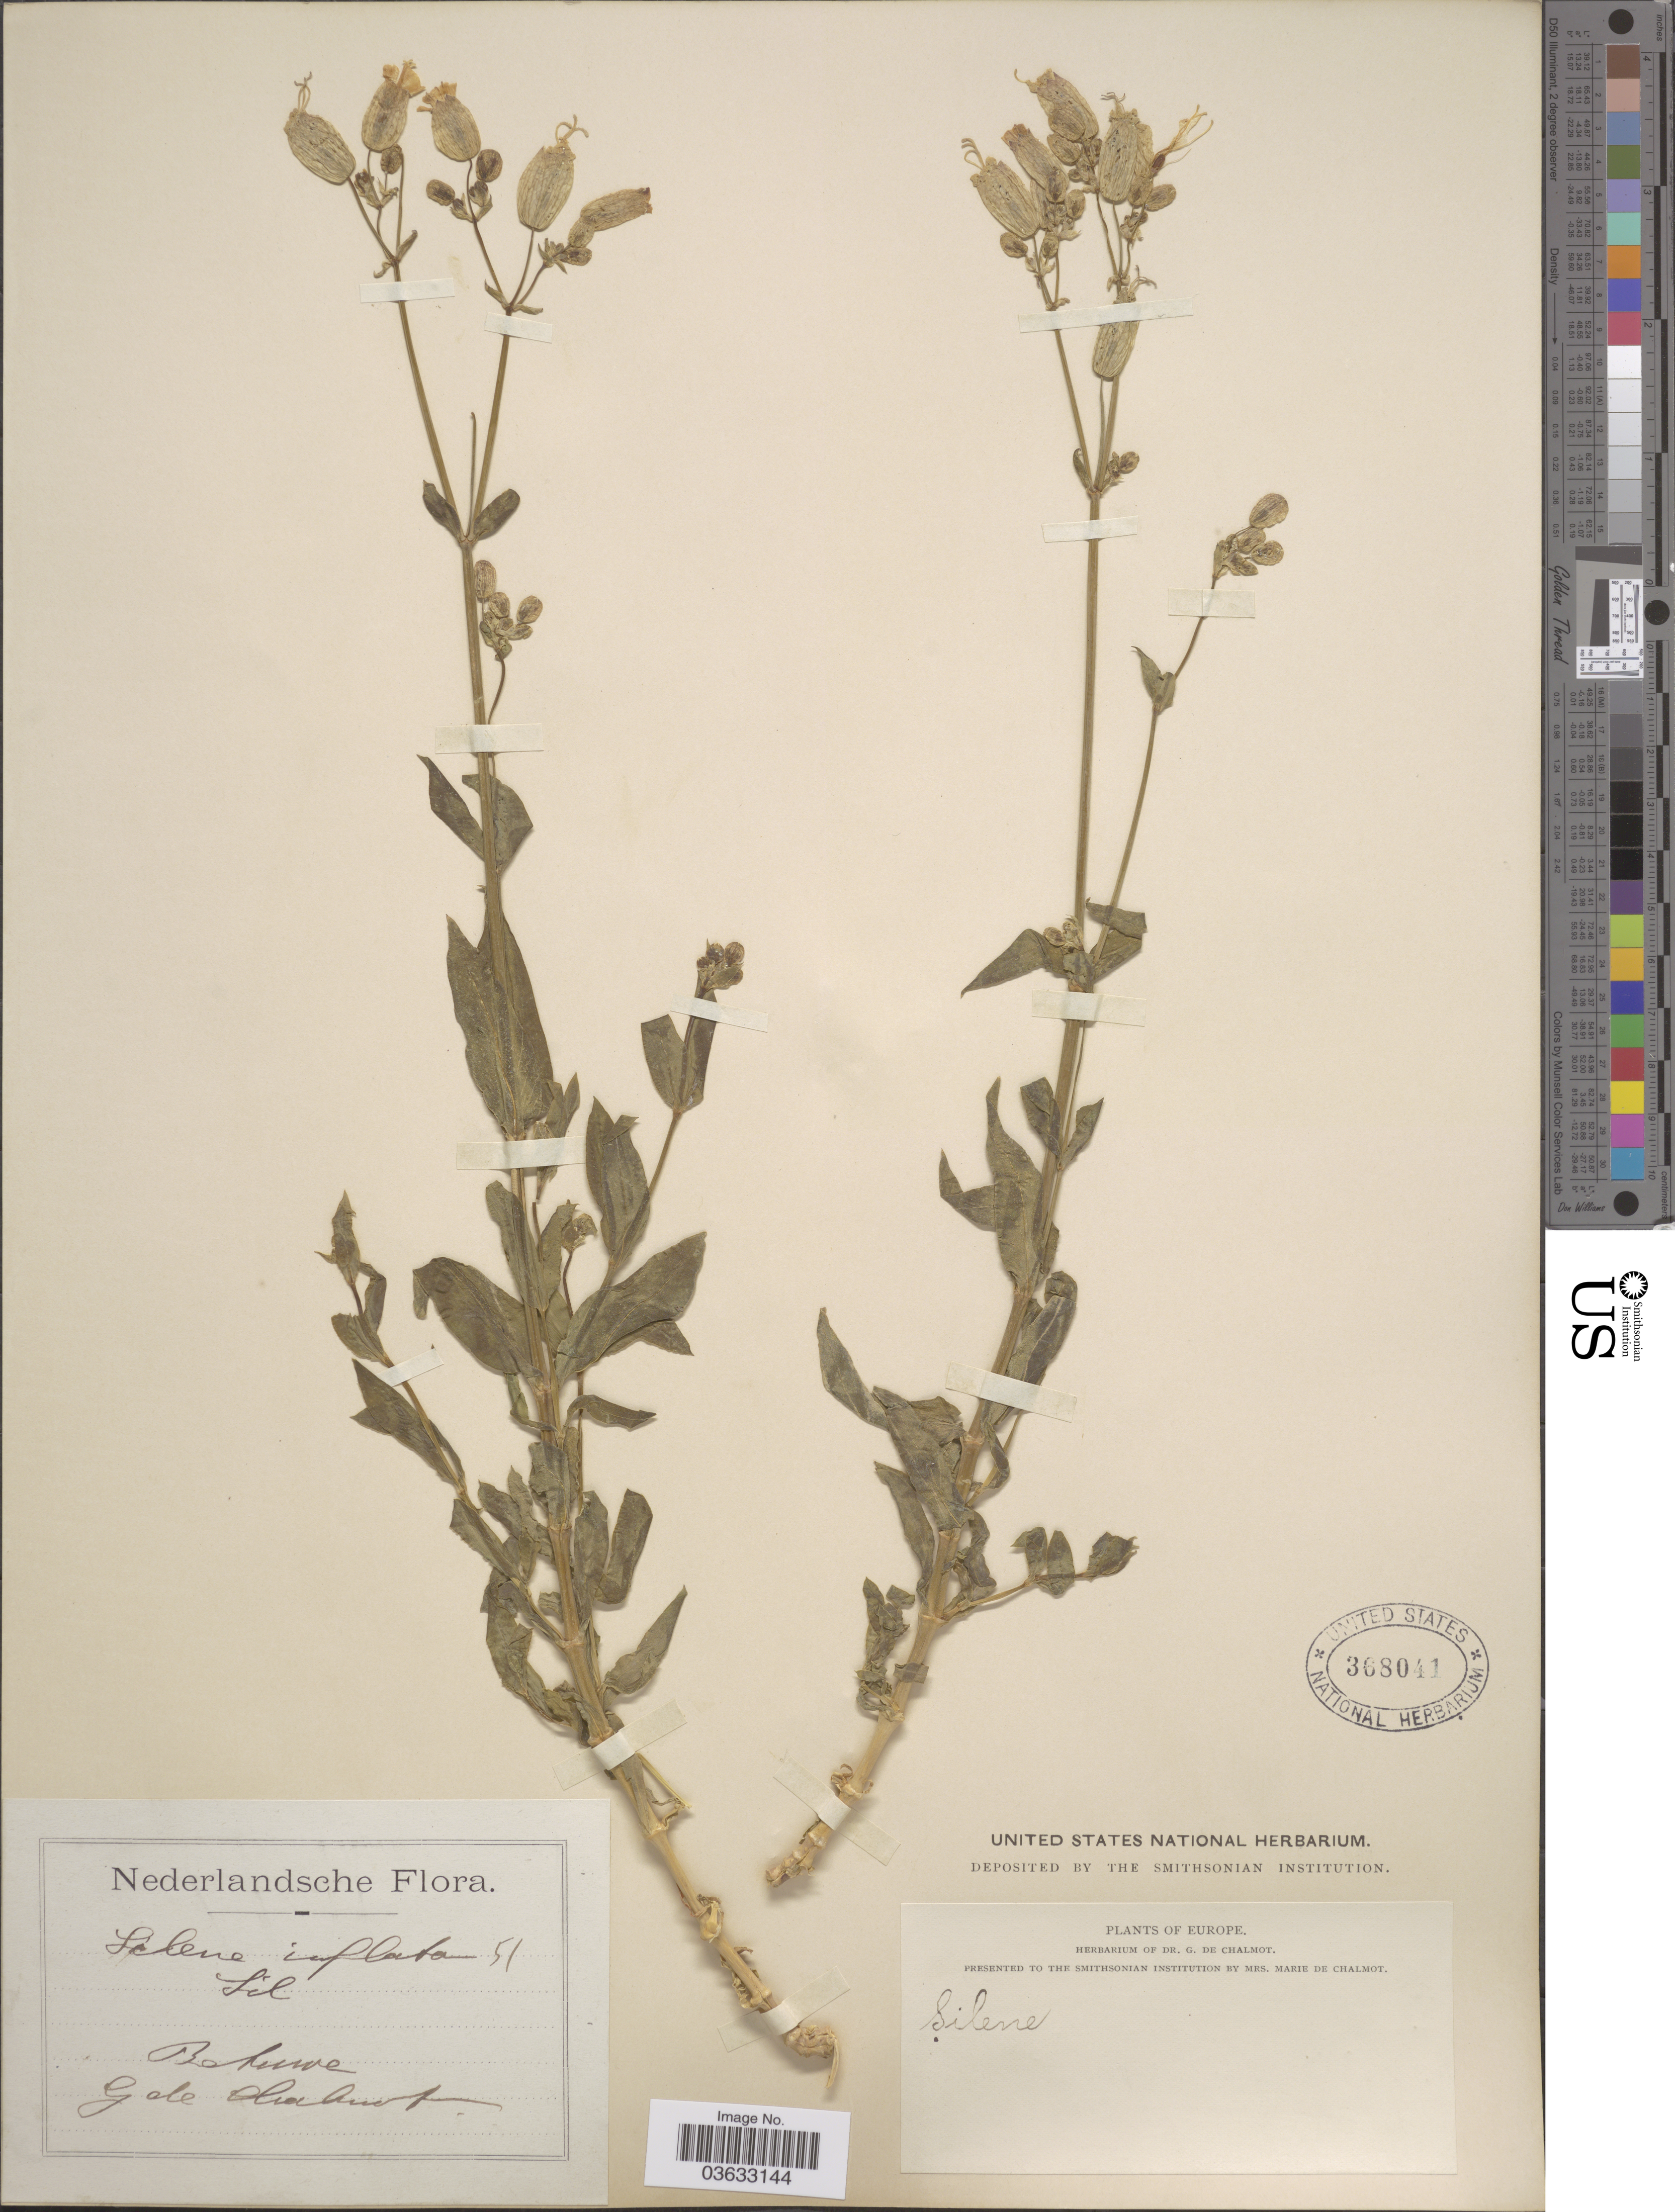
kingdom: Plantae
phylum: Tracheophyta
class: Magnoliopsida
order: Caryophyllales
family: Caryophyllaceae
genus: Silene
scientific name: Silene inflata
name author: Sm.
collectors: G. de Chalmot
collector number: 51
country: Netherlands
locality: Betuwe.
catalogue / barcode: US 368041